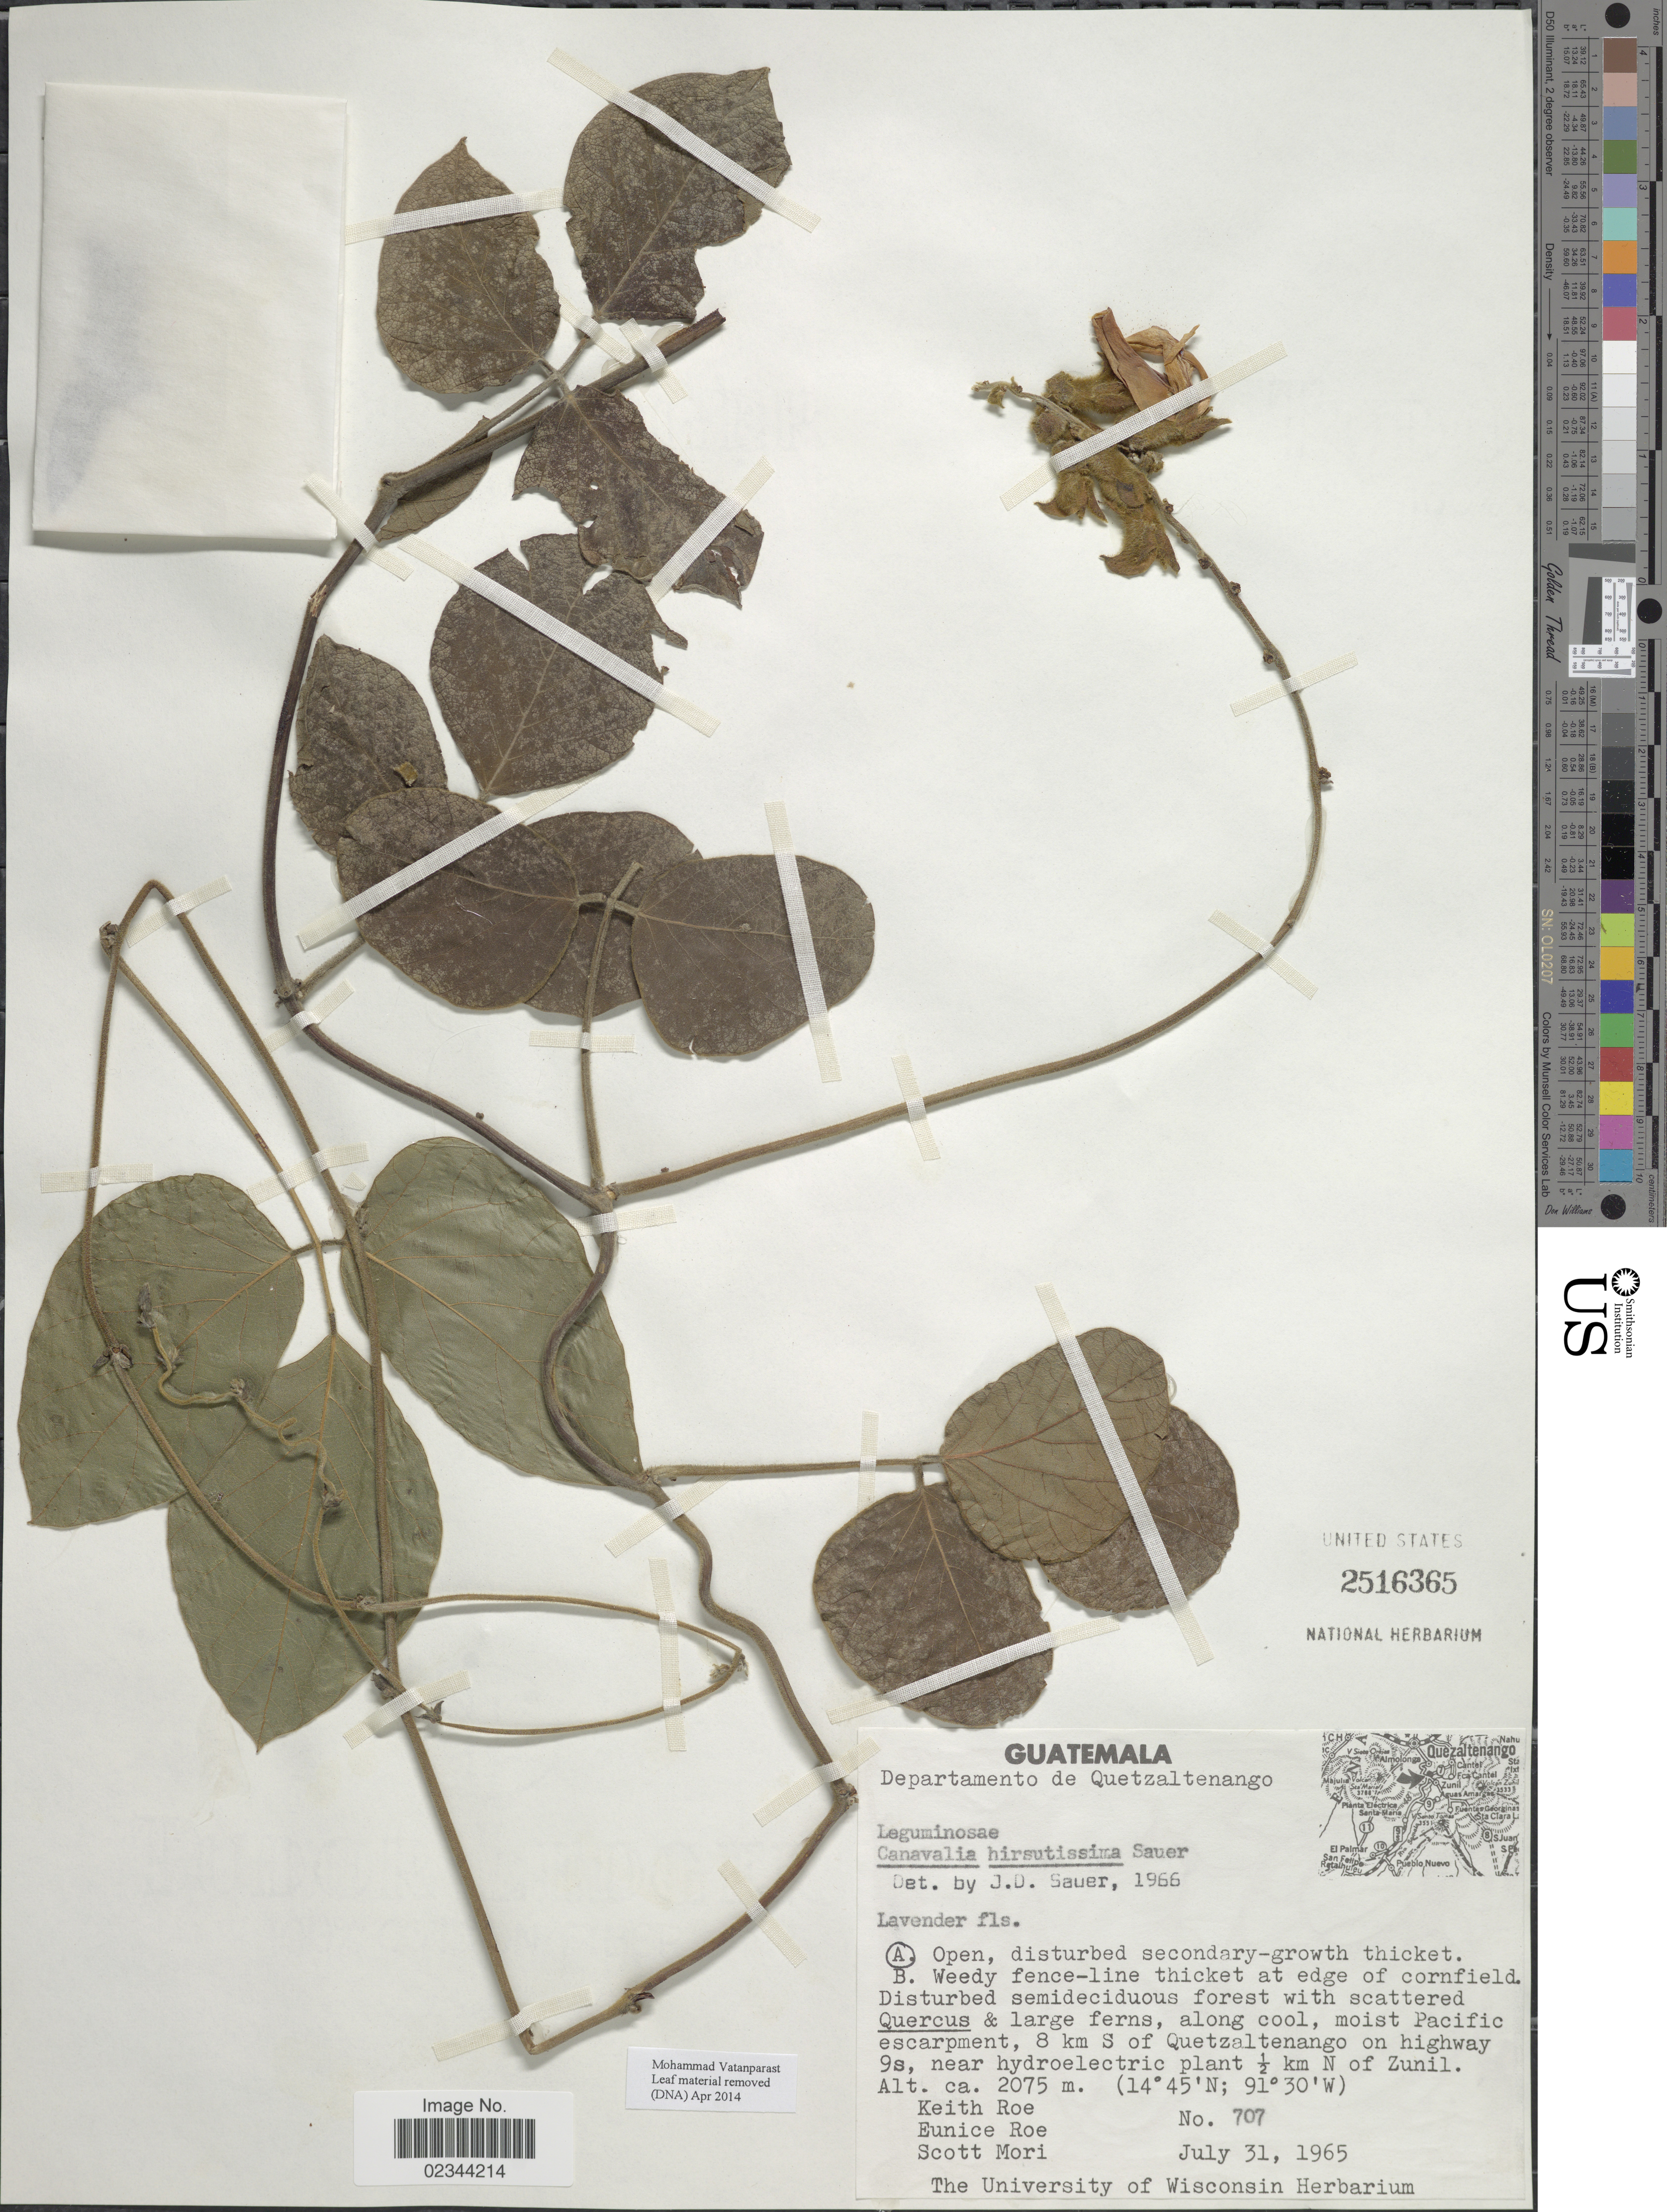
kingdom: Plantae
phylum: Tracheophyta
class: Magnoliopsida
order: Fabales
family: Fabaceae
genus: Canavalia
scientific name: Canavalia hirsutissima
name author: Sauer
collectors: K. E. Roe, E. Roe & S. Mori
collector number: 707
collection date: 1965-07-31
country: Guatemala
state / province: Quetzaltenango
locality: Departamento de Quetzaltenango. along cool, moist Pacific escarpment, 8 km S of Quetzaltenango on highway 9s, near hydroelectric plant 1/2 km N of Zunil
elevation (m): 2075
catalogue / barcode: US 2516365